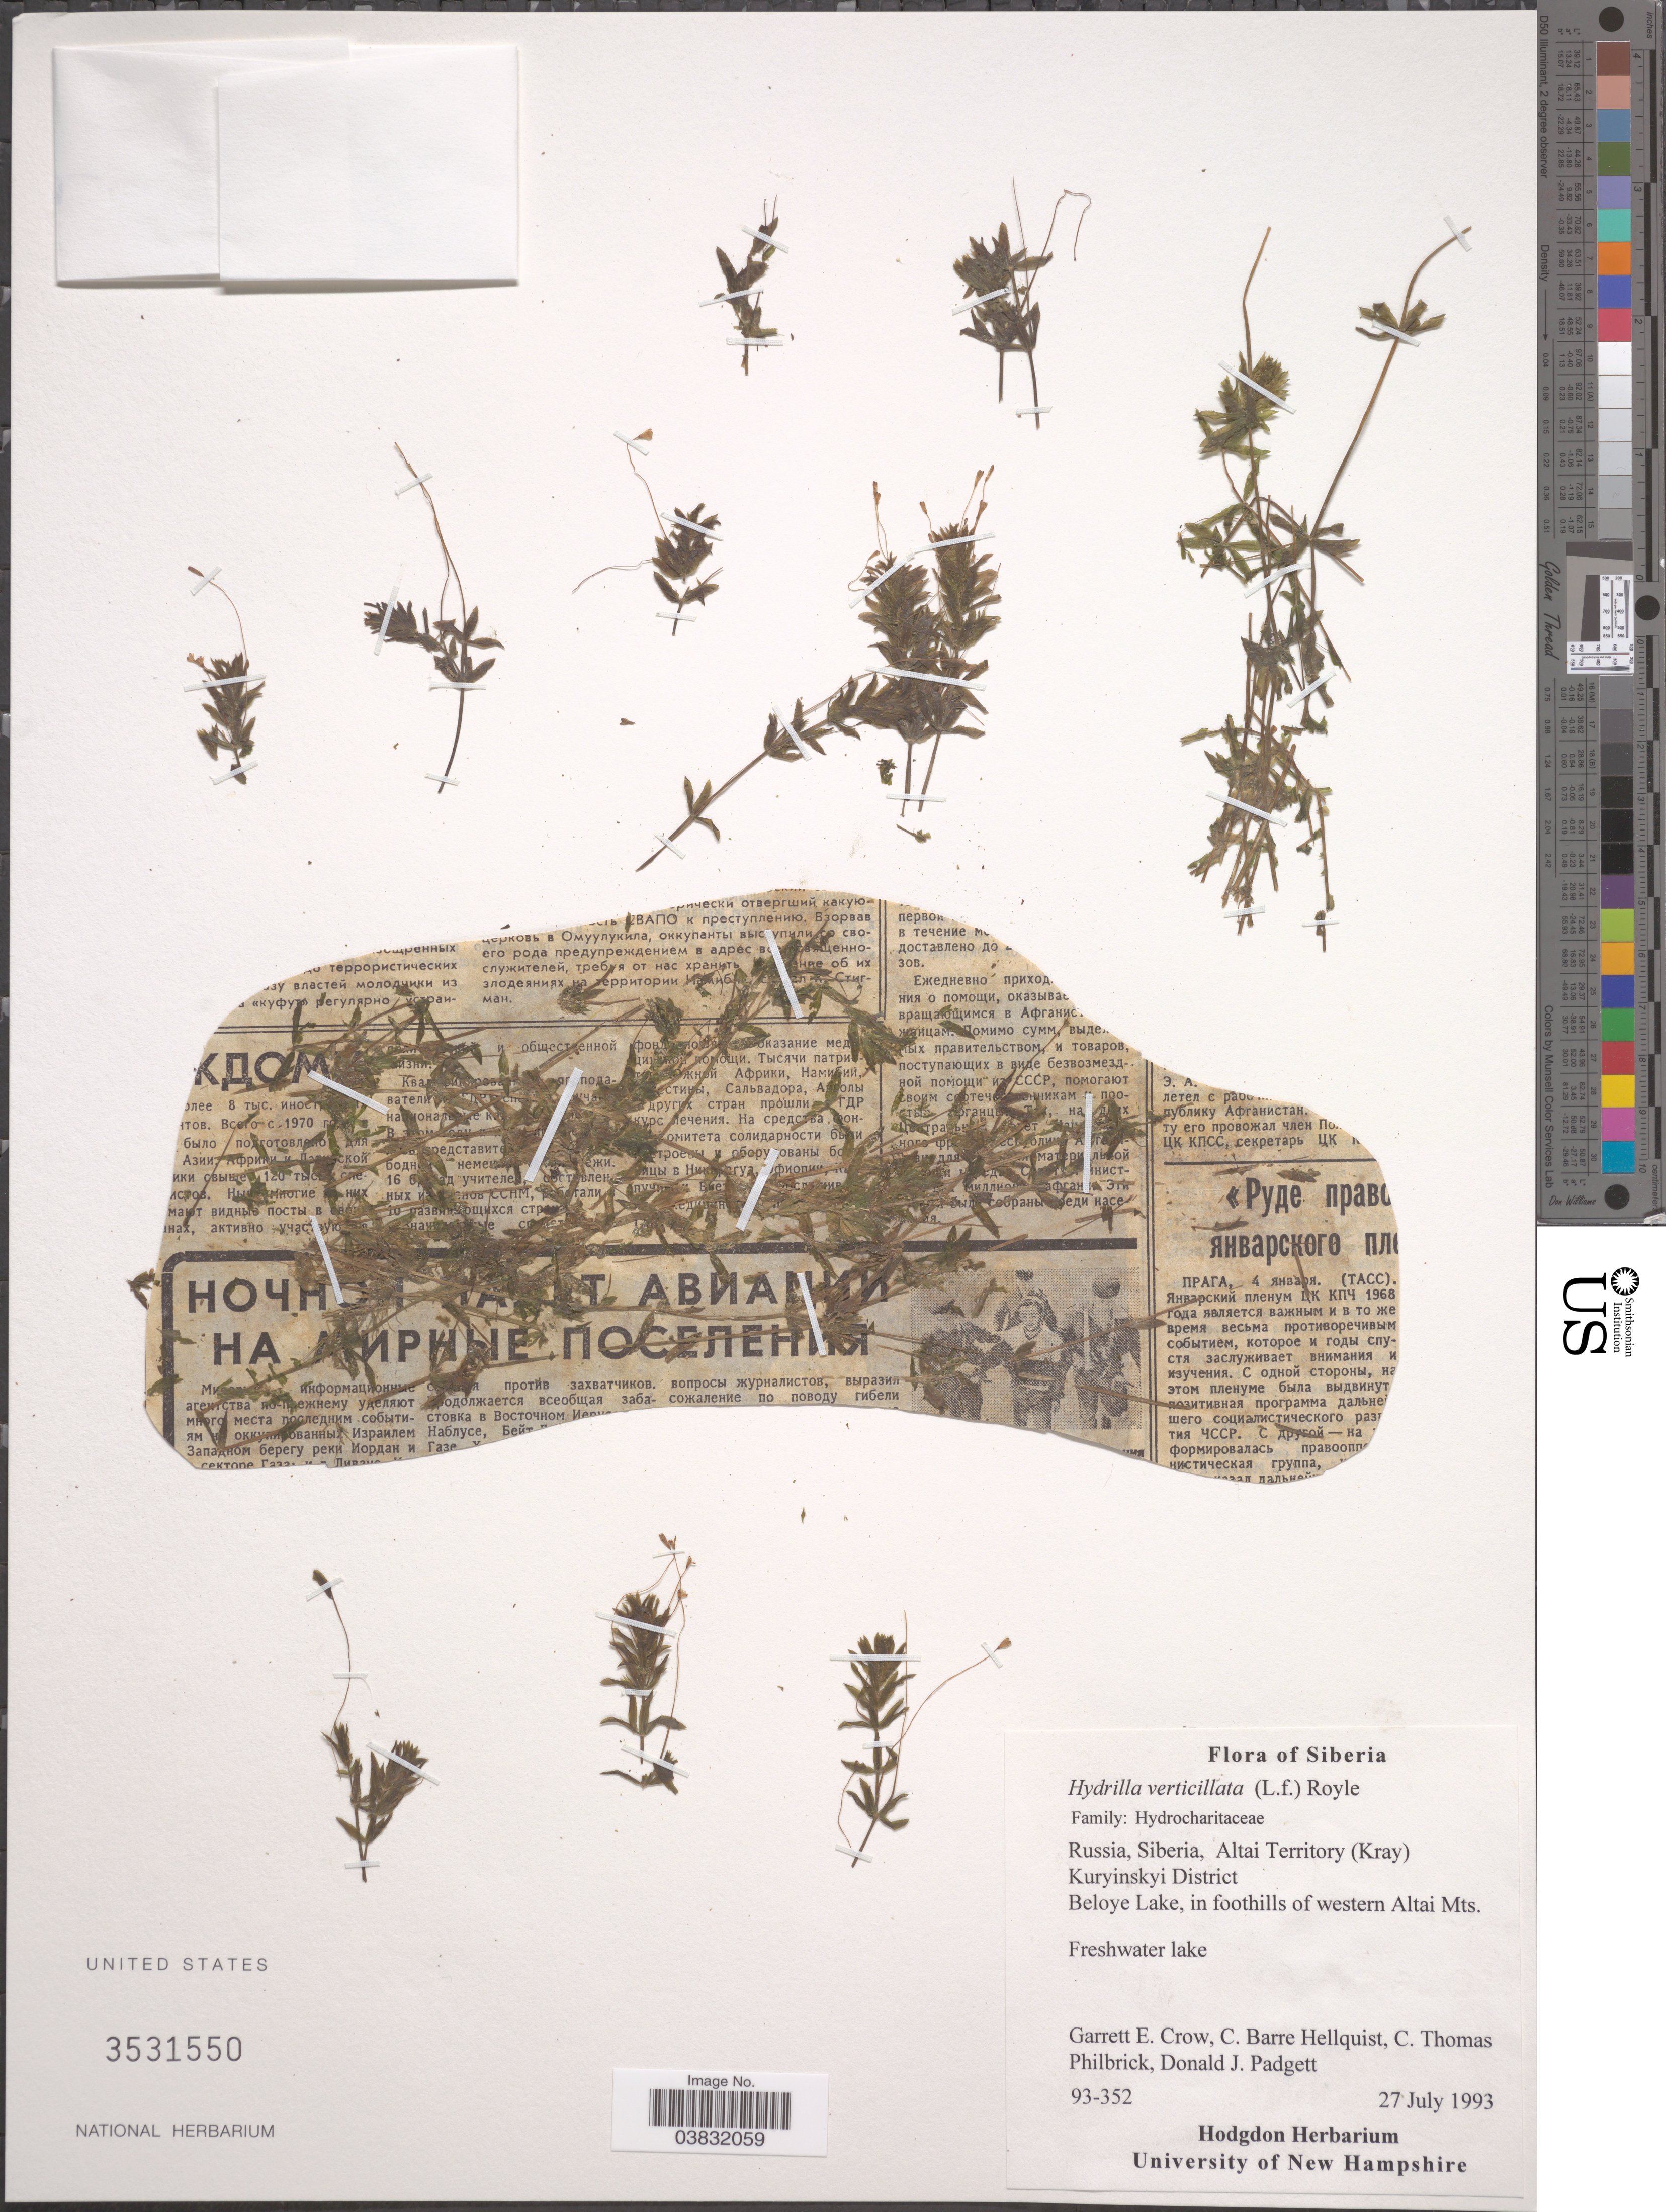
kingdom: Plantae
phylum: Tracheophyta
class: Liliopsida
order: Alismatales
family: Hydrocharitaceae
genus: Hydrilla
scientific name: Hydrilla verticillata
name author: (L. f.) Royle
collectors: G. E. Crow, C. Hellquist, C. Philbrick & D. Padgett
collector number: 93-352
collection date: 1993-07-27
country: Russian Federation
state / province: Altai Republic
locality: Russia, Siberia, Altai Territory (Kray) Kuryinskyi District. Beloye Lake, in foothills of western Altai Mts.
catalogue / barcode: US 3531550